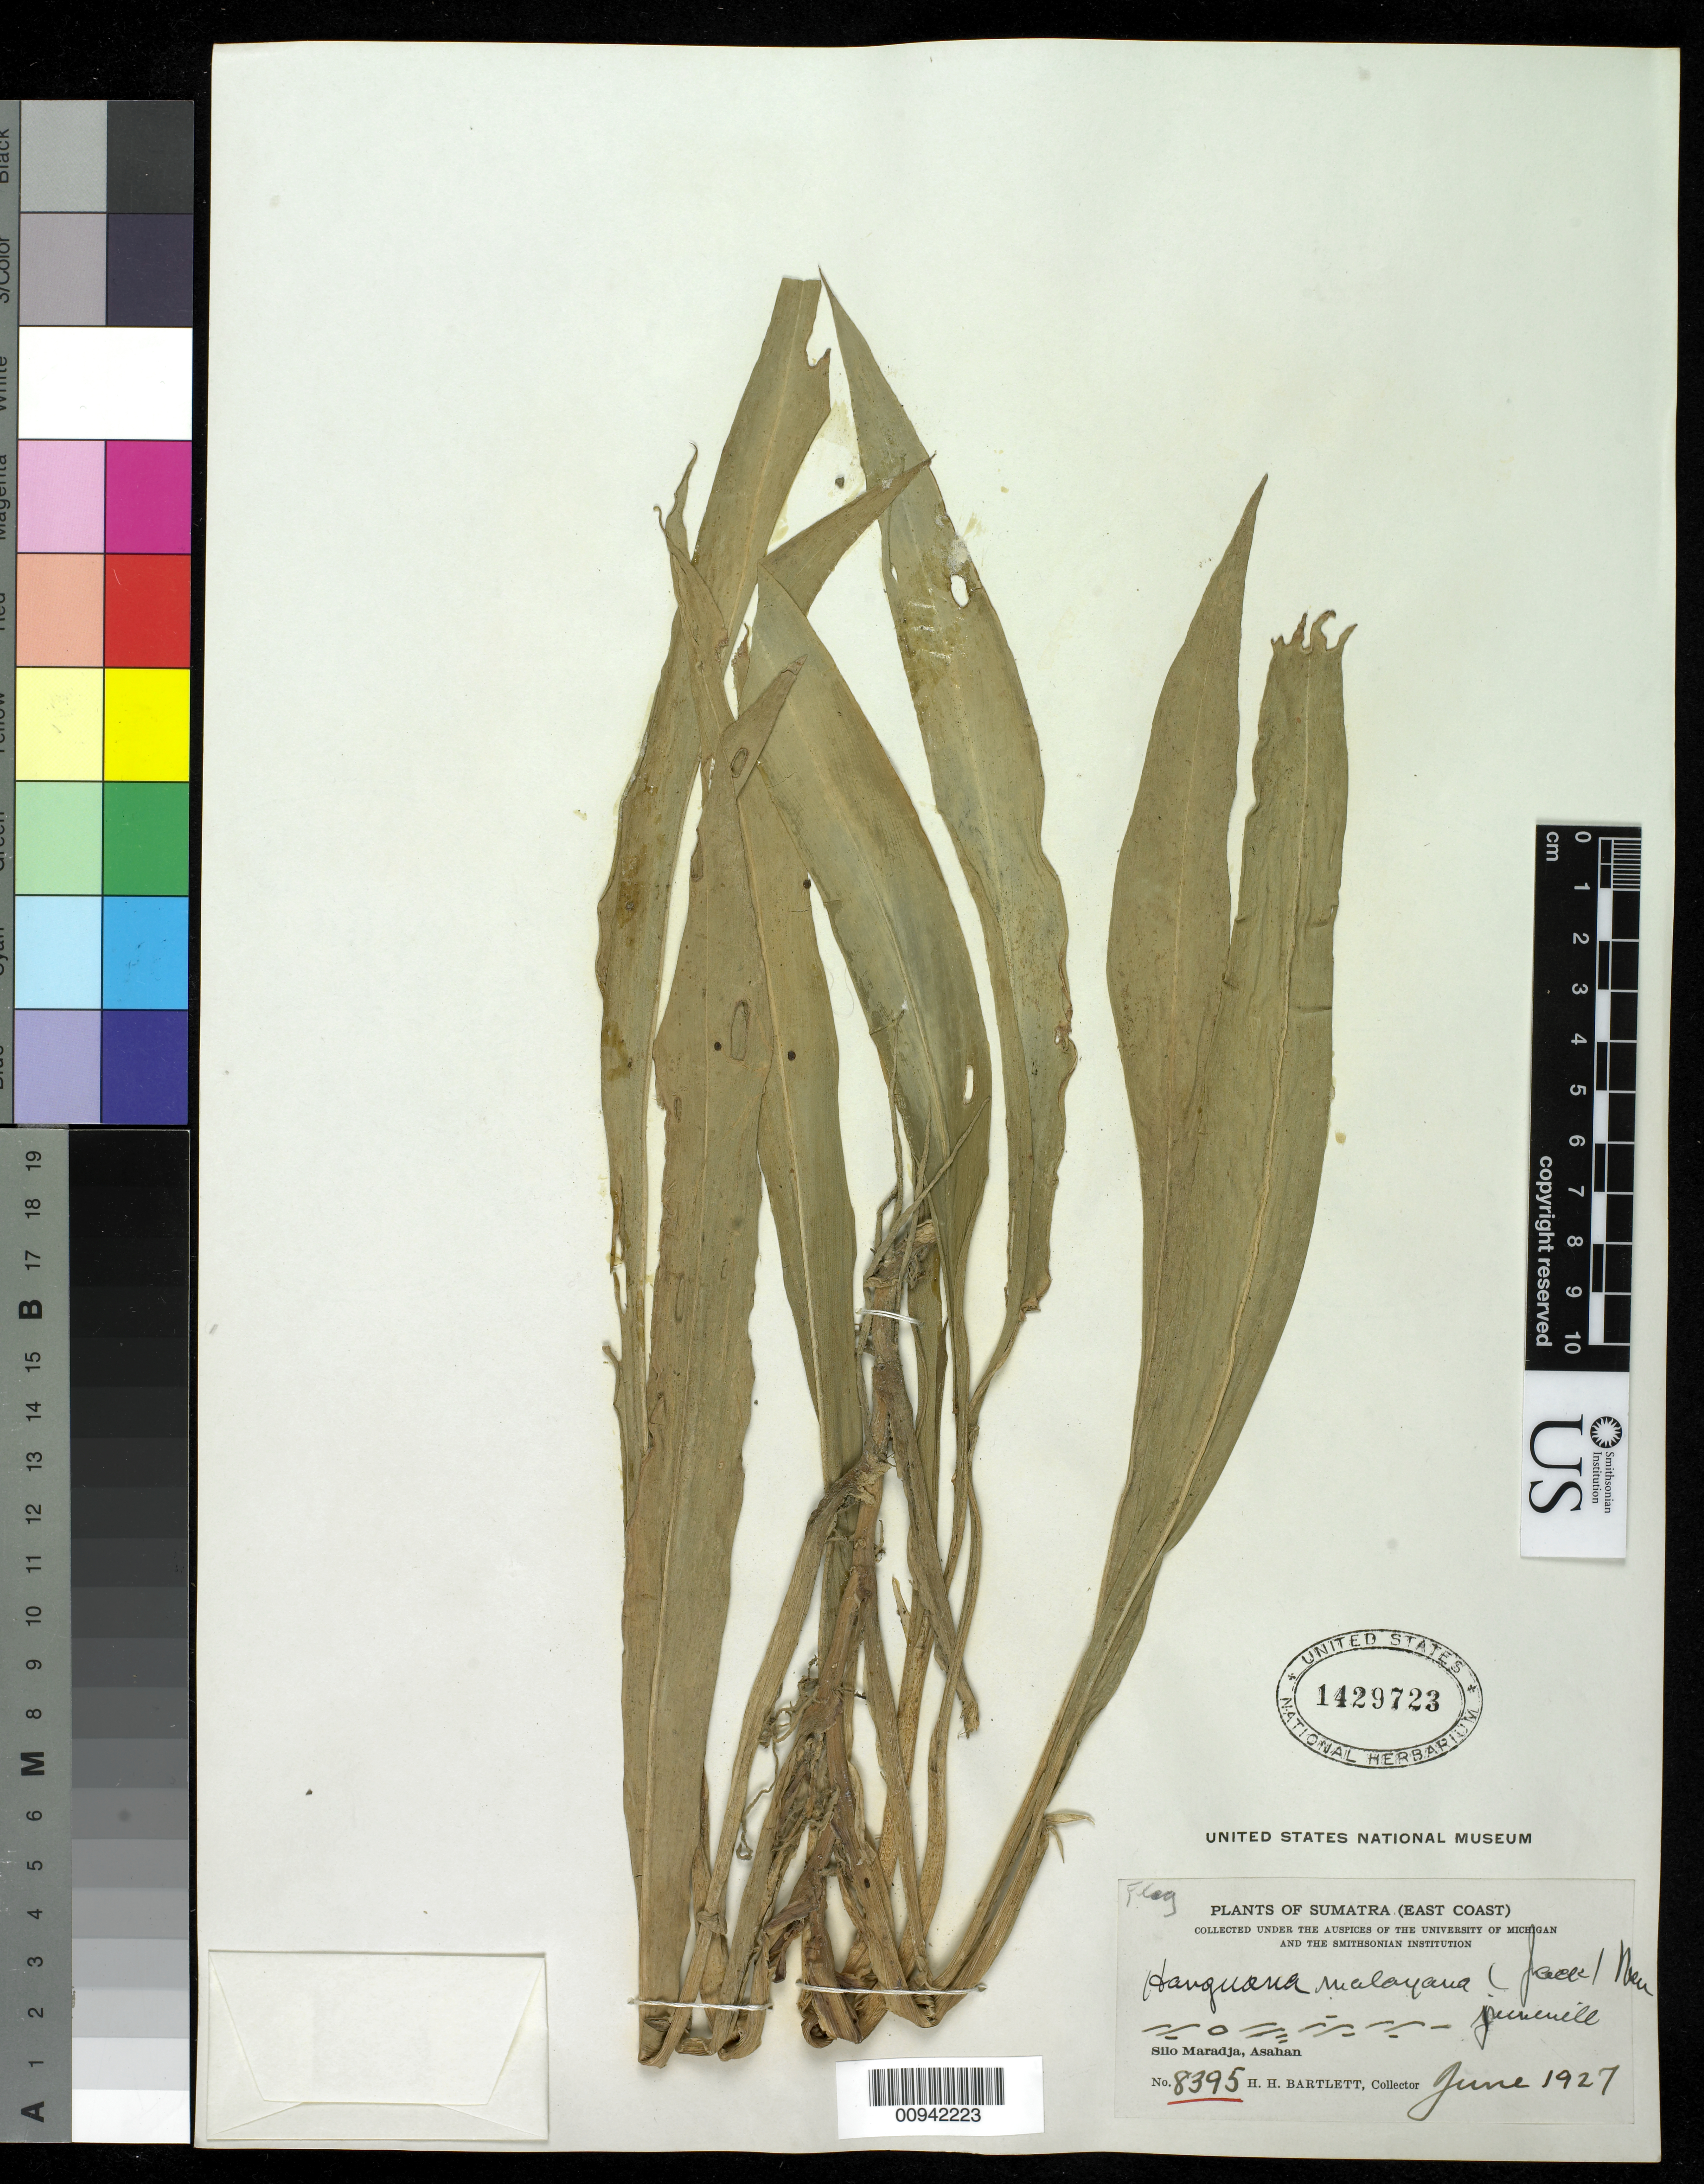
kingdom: Plantae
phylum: Tracheophyta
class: Liliopsida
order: Commelinales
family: Hanguanaceae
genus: Hanguana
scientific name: Hanguana malayana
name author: (Jack) Merr.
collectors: H. H. Bartlett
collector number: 8395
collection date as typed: Jun 1927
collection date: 1927-06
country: Indonesia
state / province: Sumatra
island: Sumatra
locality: Sumatra (East Coast), Silo Maradja, Asahan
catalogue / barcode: US 1429723